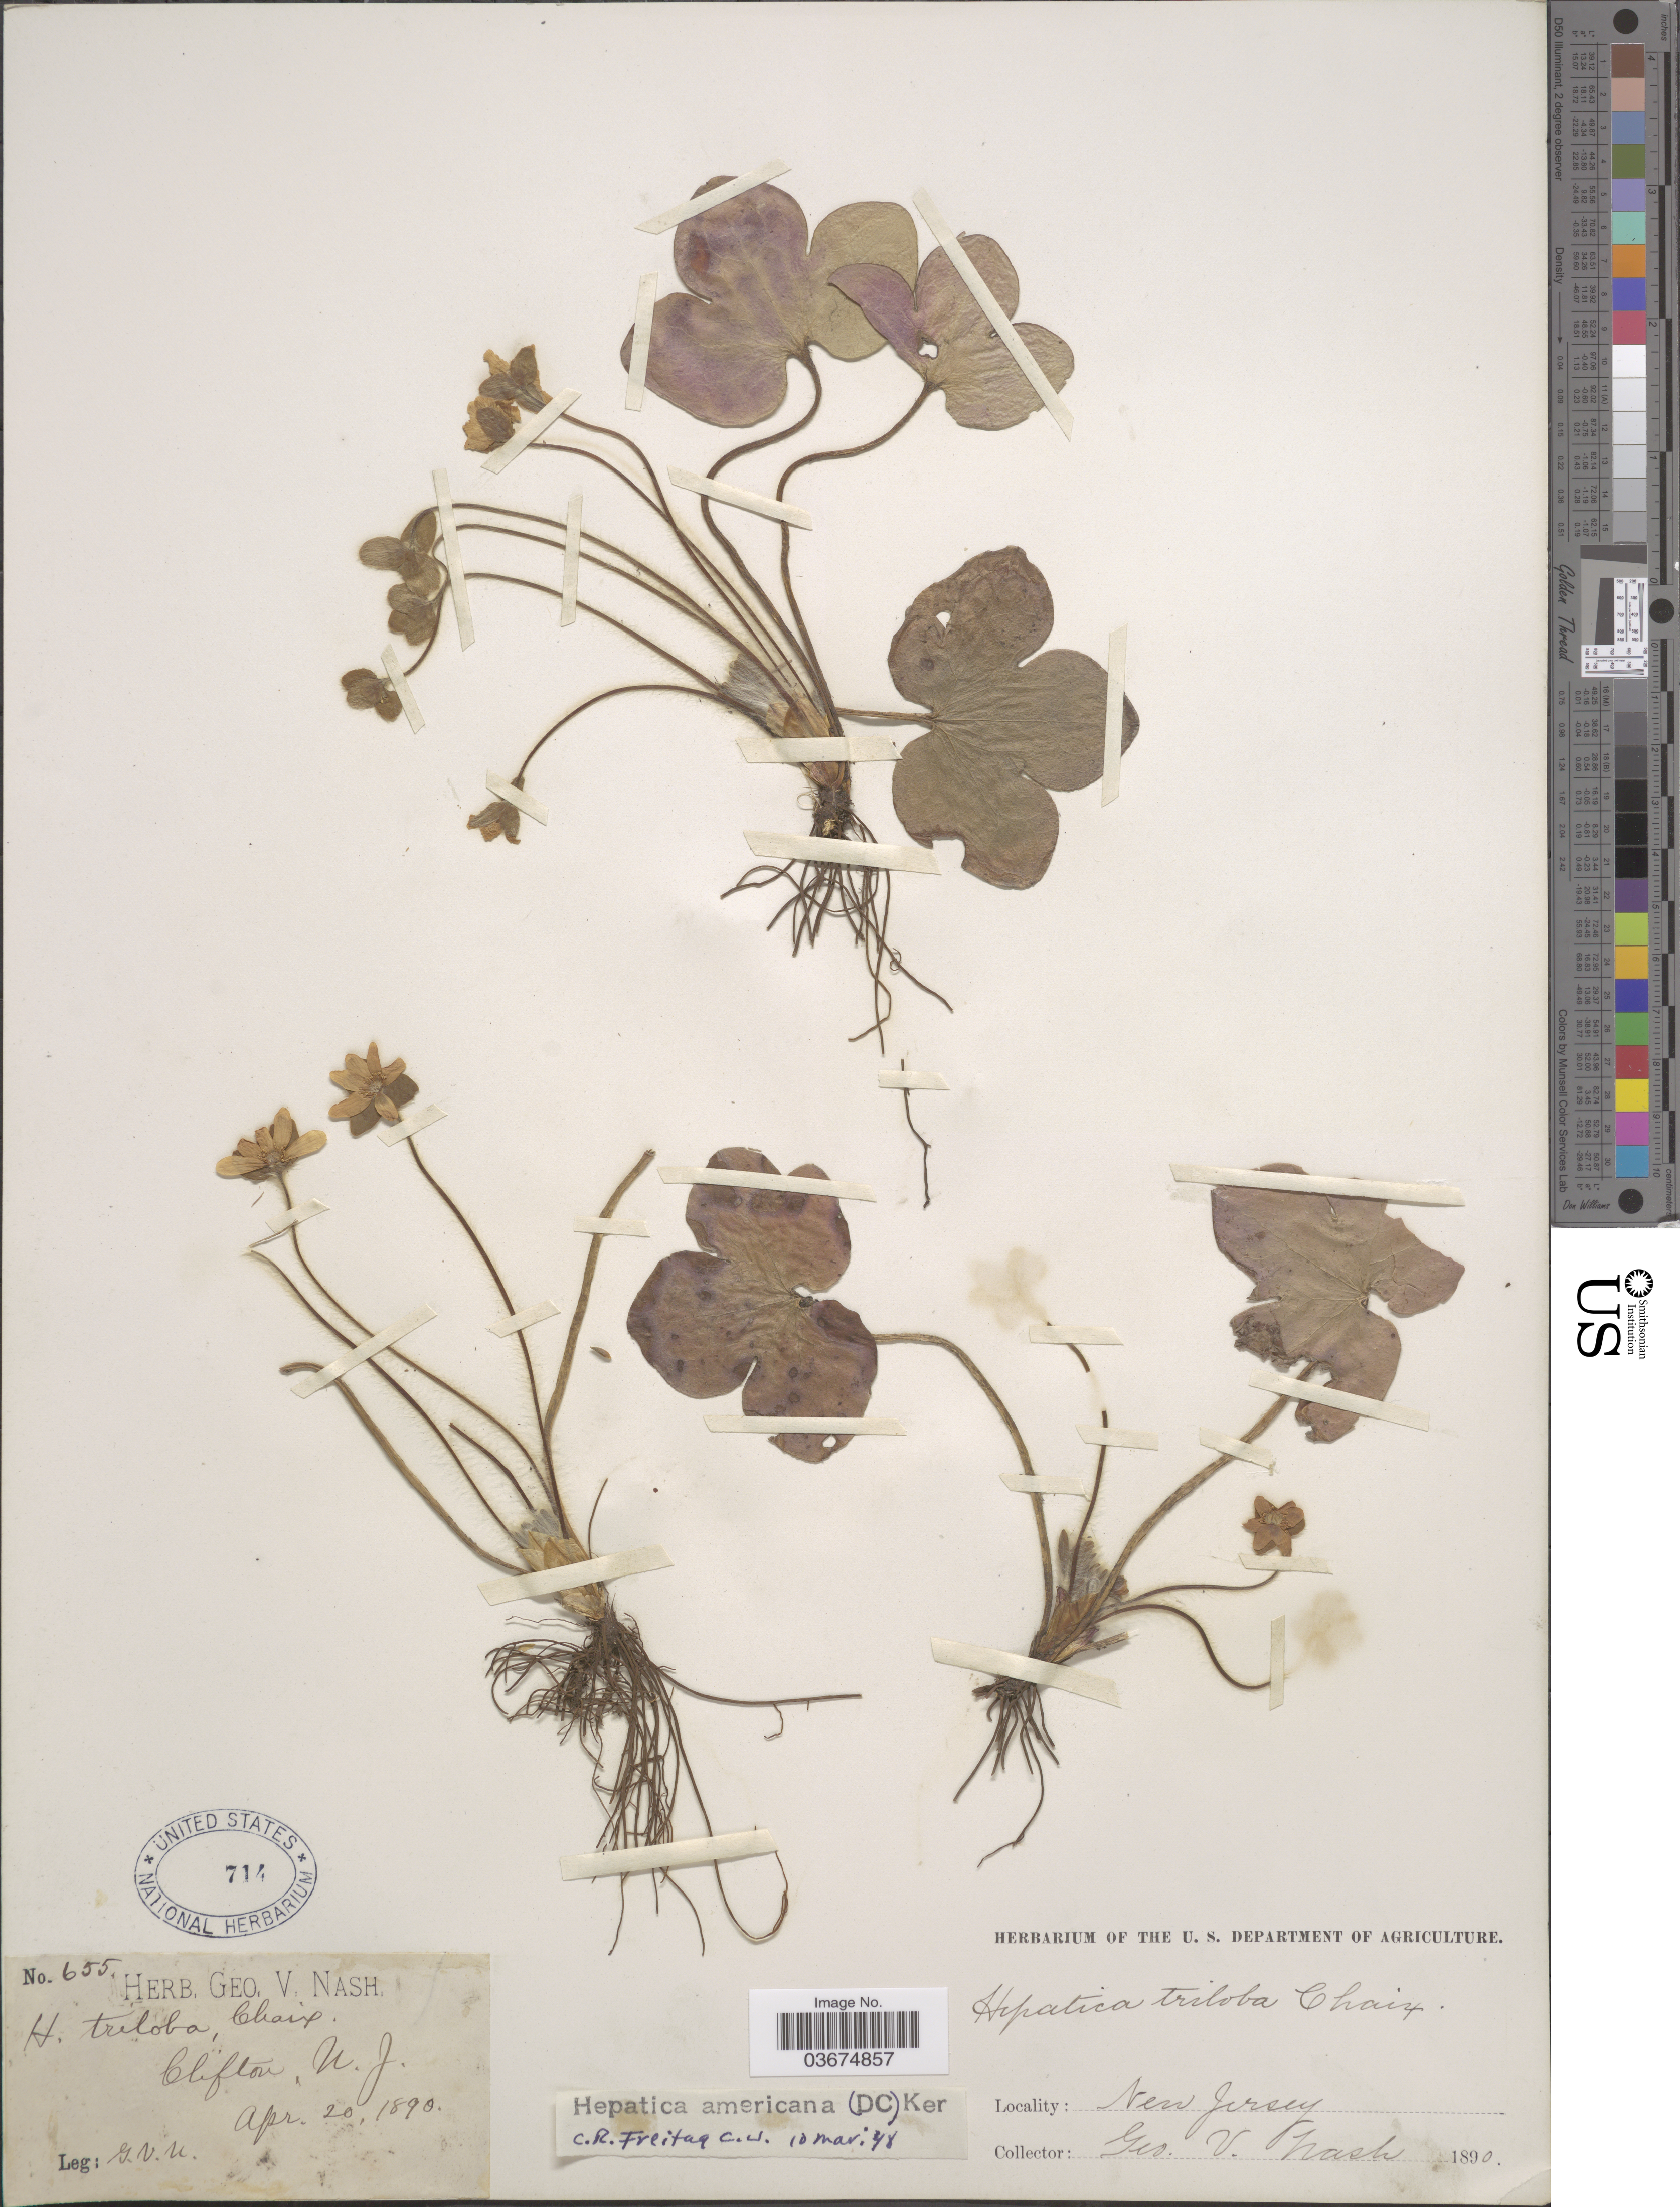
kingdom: Plantae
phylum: Tracheophyta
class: Magnoliopsida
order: Ranunculales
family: Ranunculaceae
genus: Hepatica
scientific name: Hepatica americana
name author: (DC.) Ker Gawl.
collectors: G. V. Nash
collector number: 655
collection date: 1890-04-20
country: United States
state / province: New Jersey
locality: Clifton.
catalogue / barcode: US 714